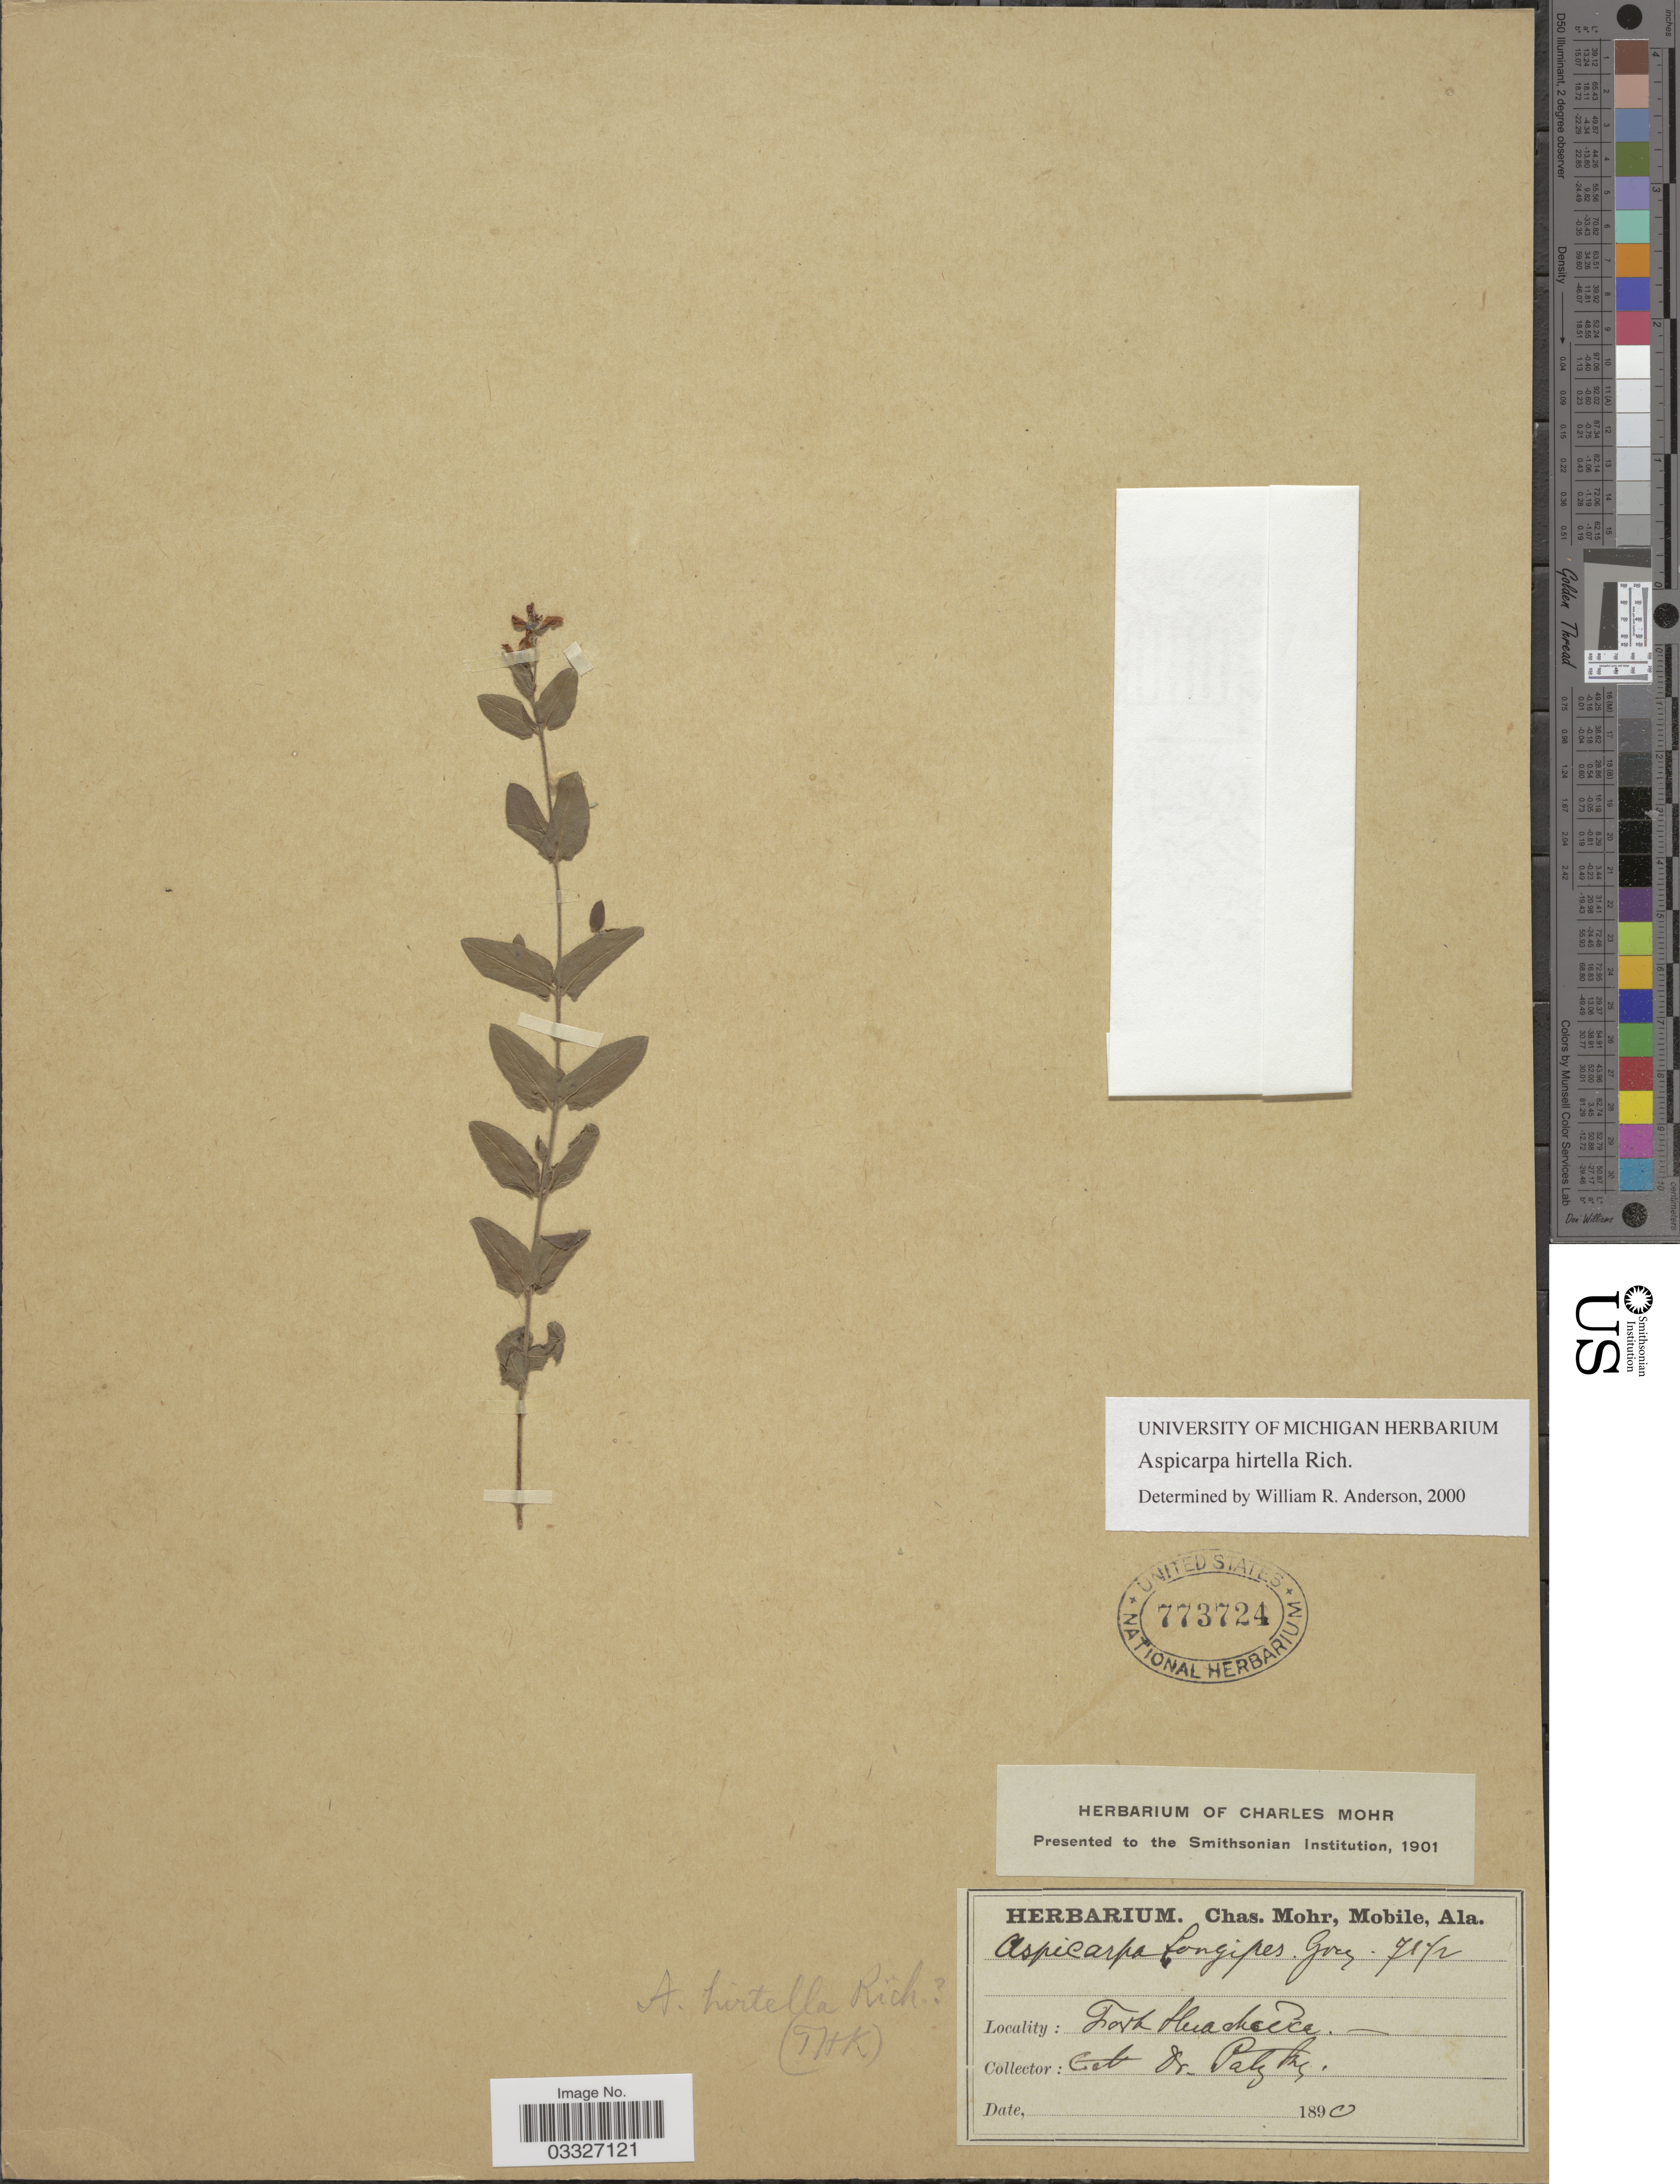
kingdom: Plantae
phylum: Tracheophyta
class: Magnoliopsida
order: Malpighiales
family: Malpighiaceae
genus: Aspicarpa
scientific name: Aspicarpa hirtella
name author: Rich.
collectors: -. Palzky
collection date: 1890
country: United States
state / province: Arizona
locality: Fort Huachuca.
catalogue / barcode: US 773724